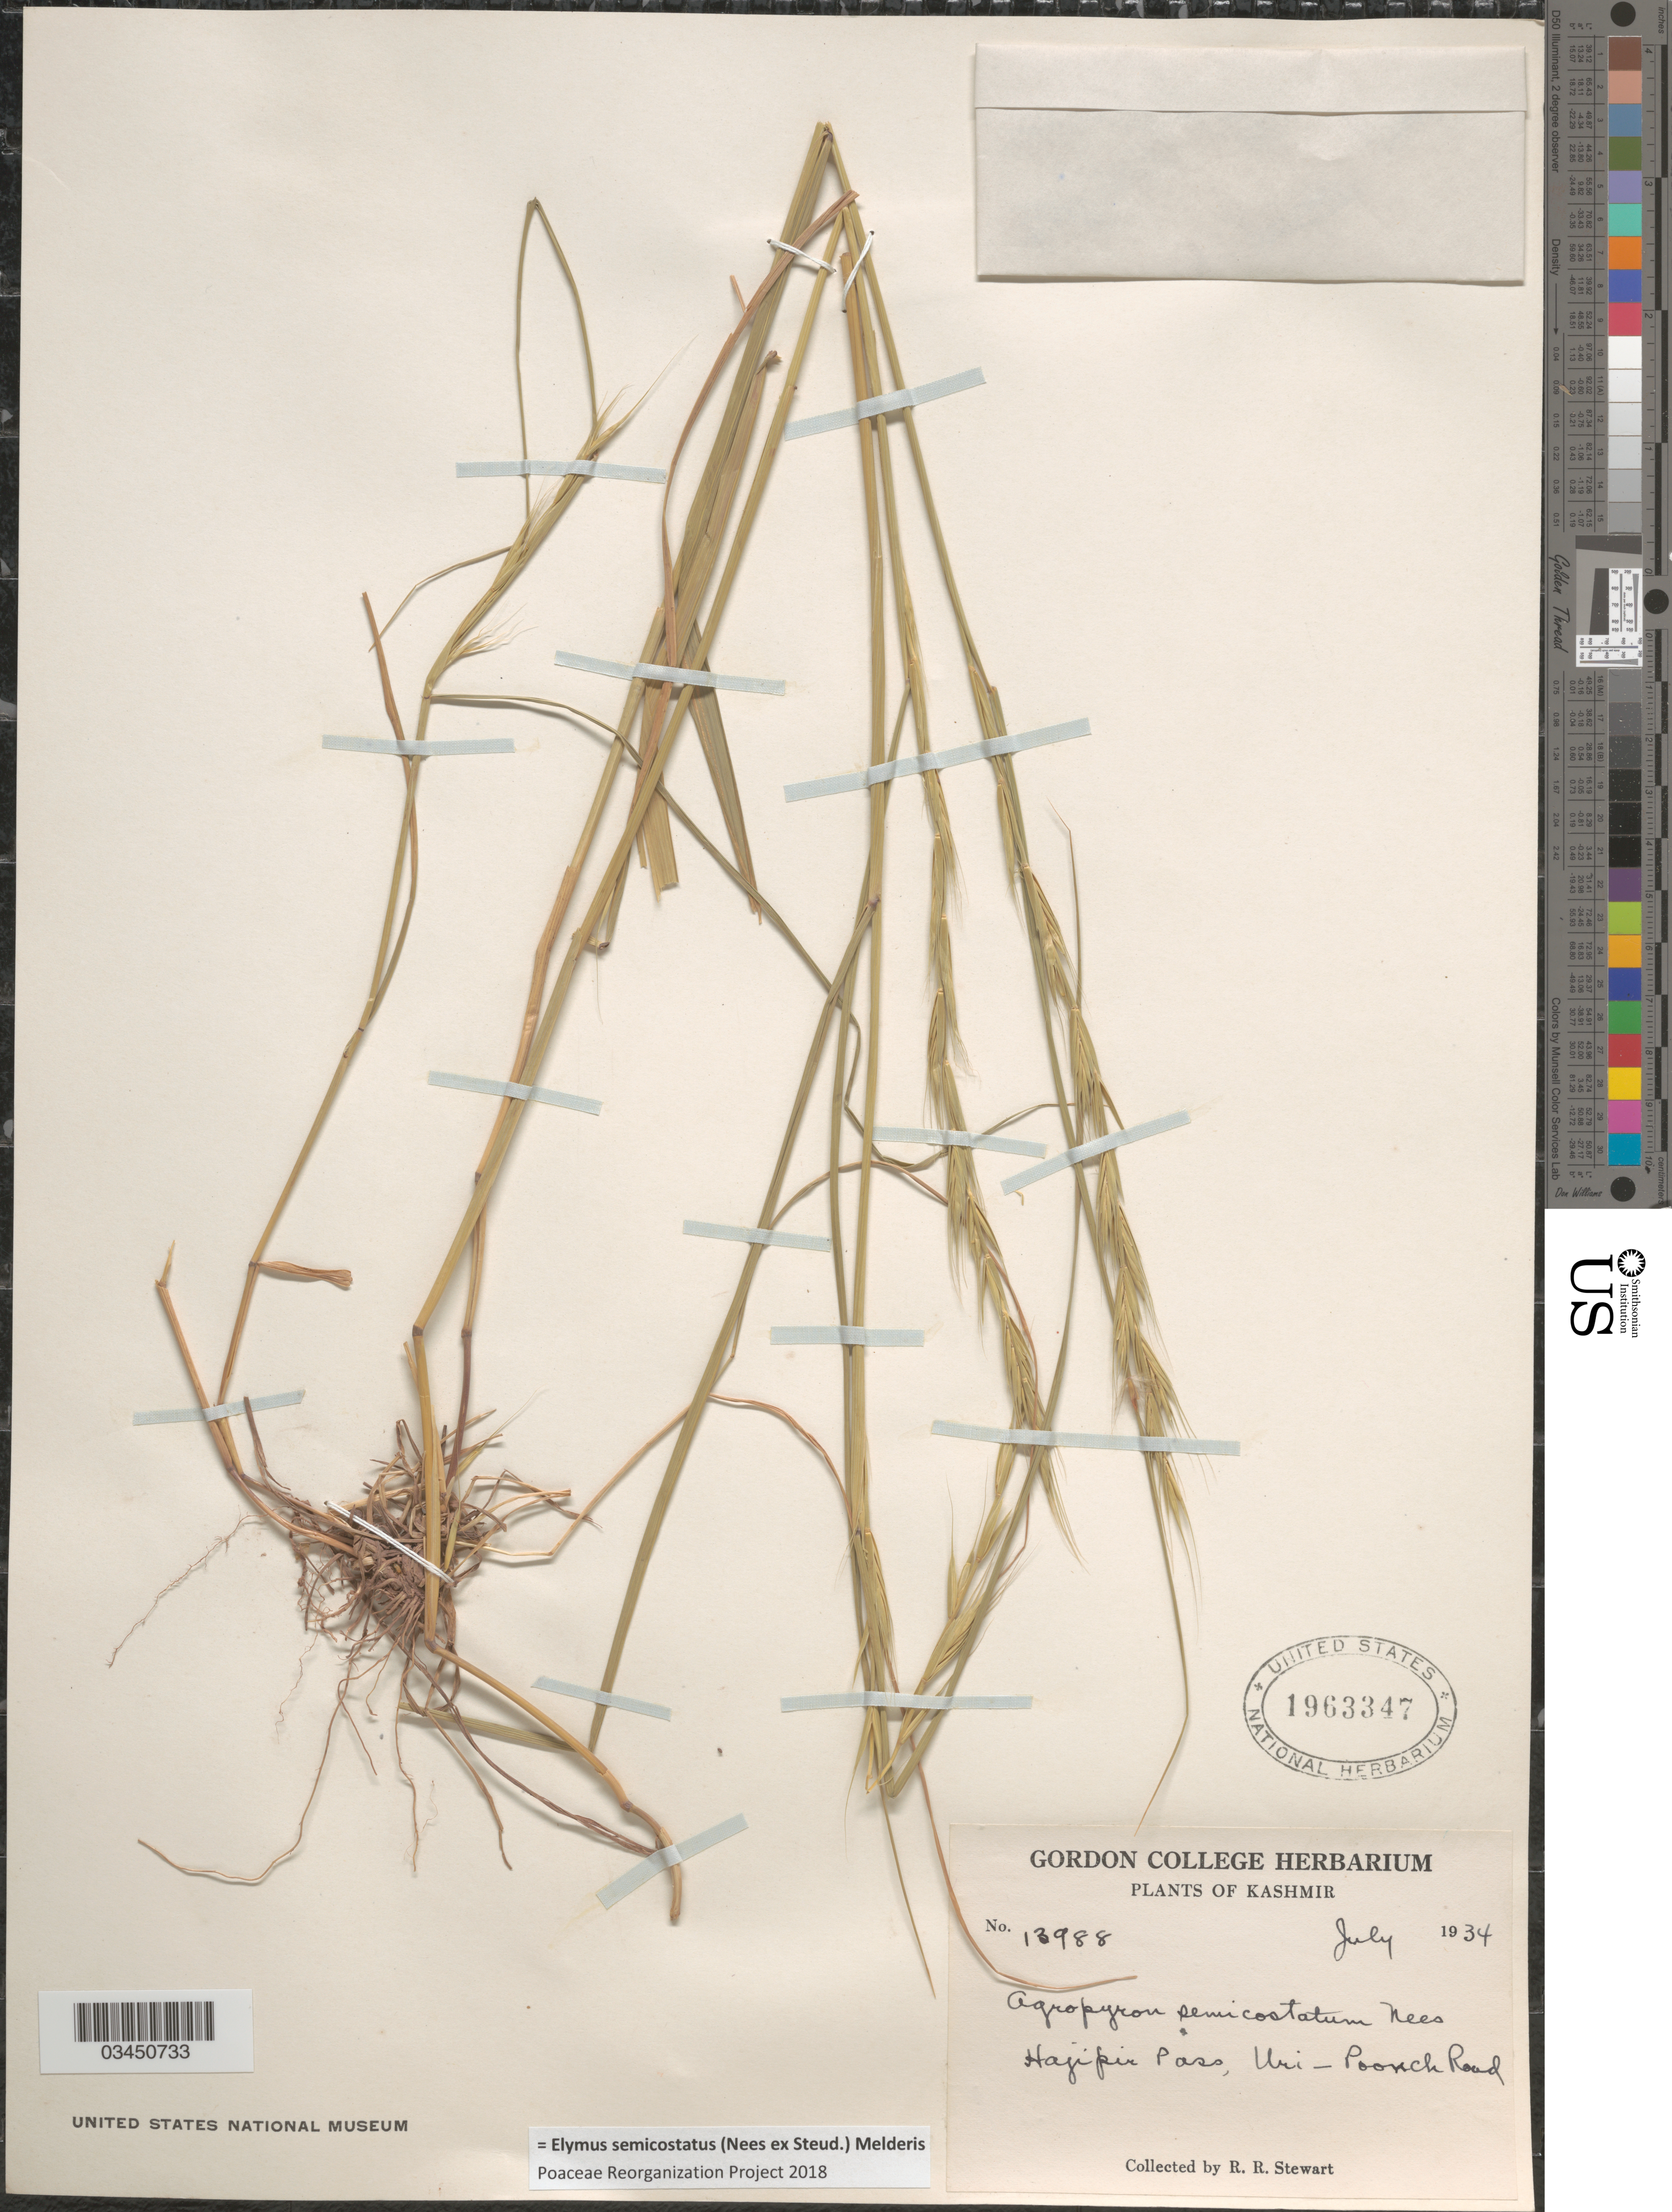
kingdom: Plantae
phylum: Tracheophyta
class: Liliopsida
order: Poales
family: Poaceae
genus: Elymus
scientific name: Elymus semicostatus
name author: (Nees ex Steud.) Melderis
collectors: R. Stewart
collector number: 13988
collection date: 1934-07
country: India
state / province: Jammu and Kashmir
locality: Kashmir. Hajipir Pass, Uri-Poonch Road.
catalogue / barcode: US 1963347